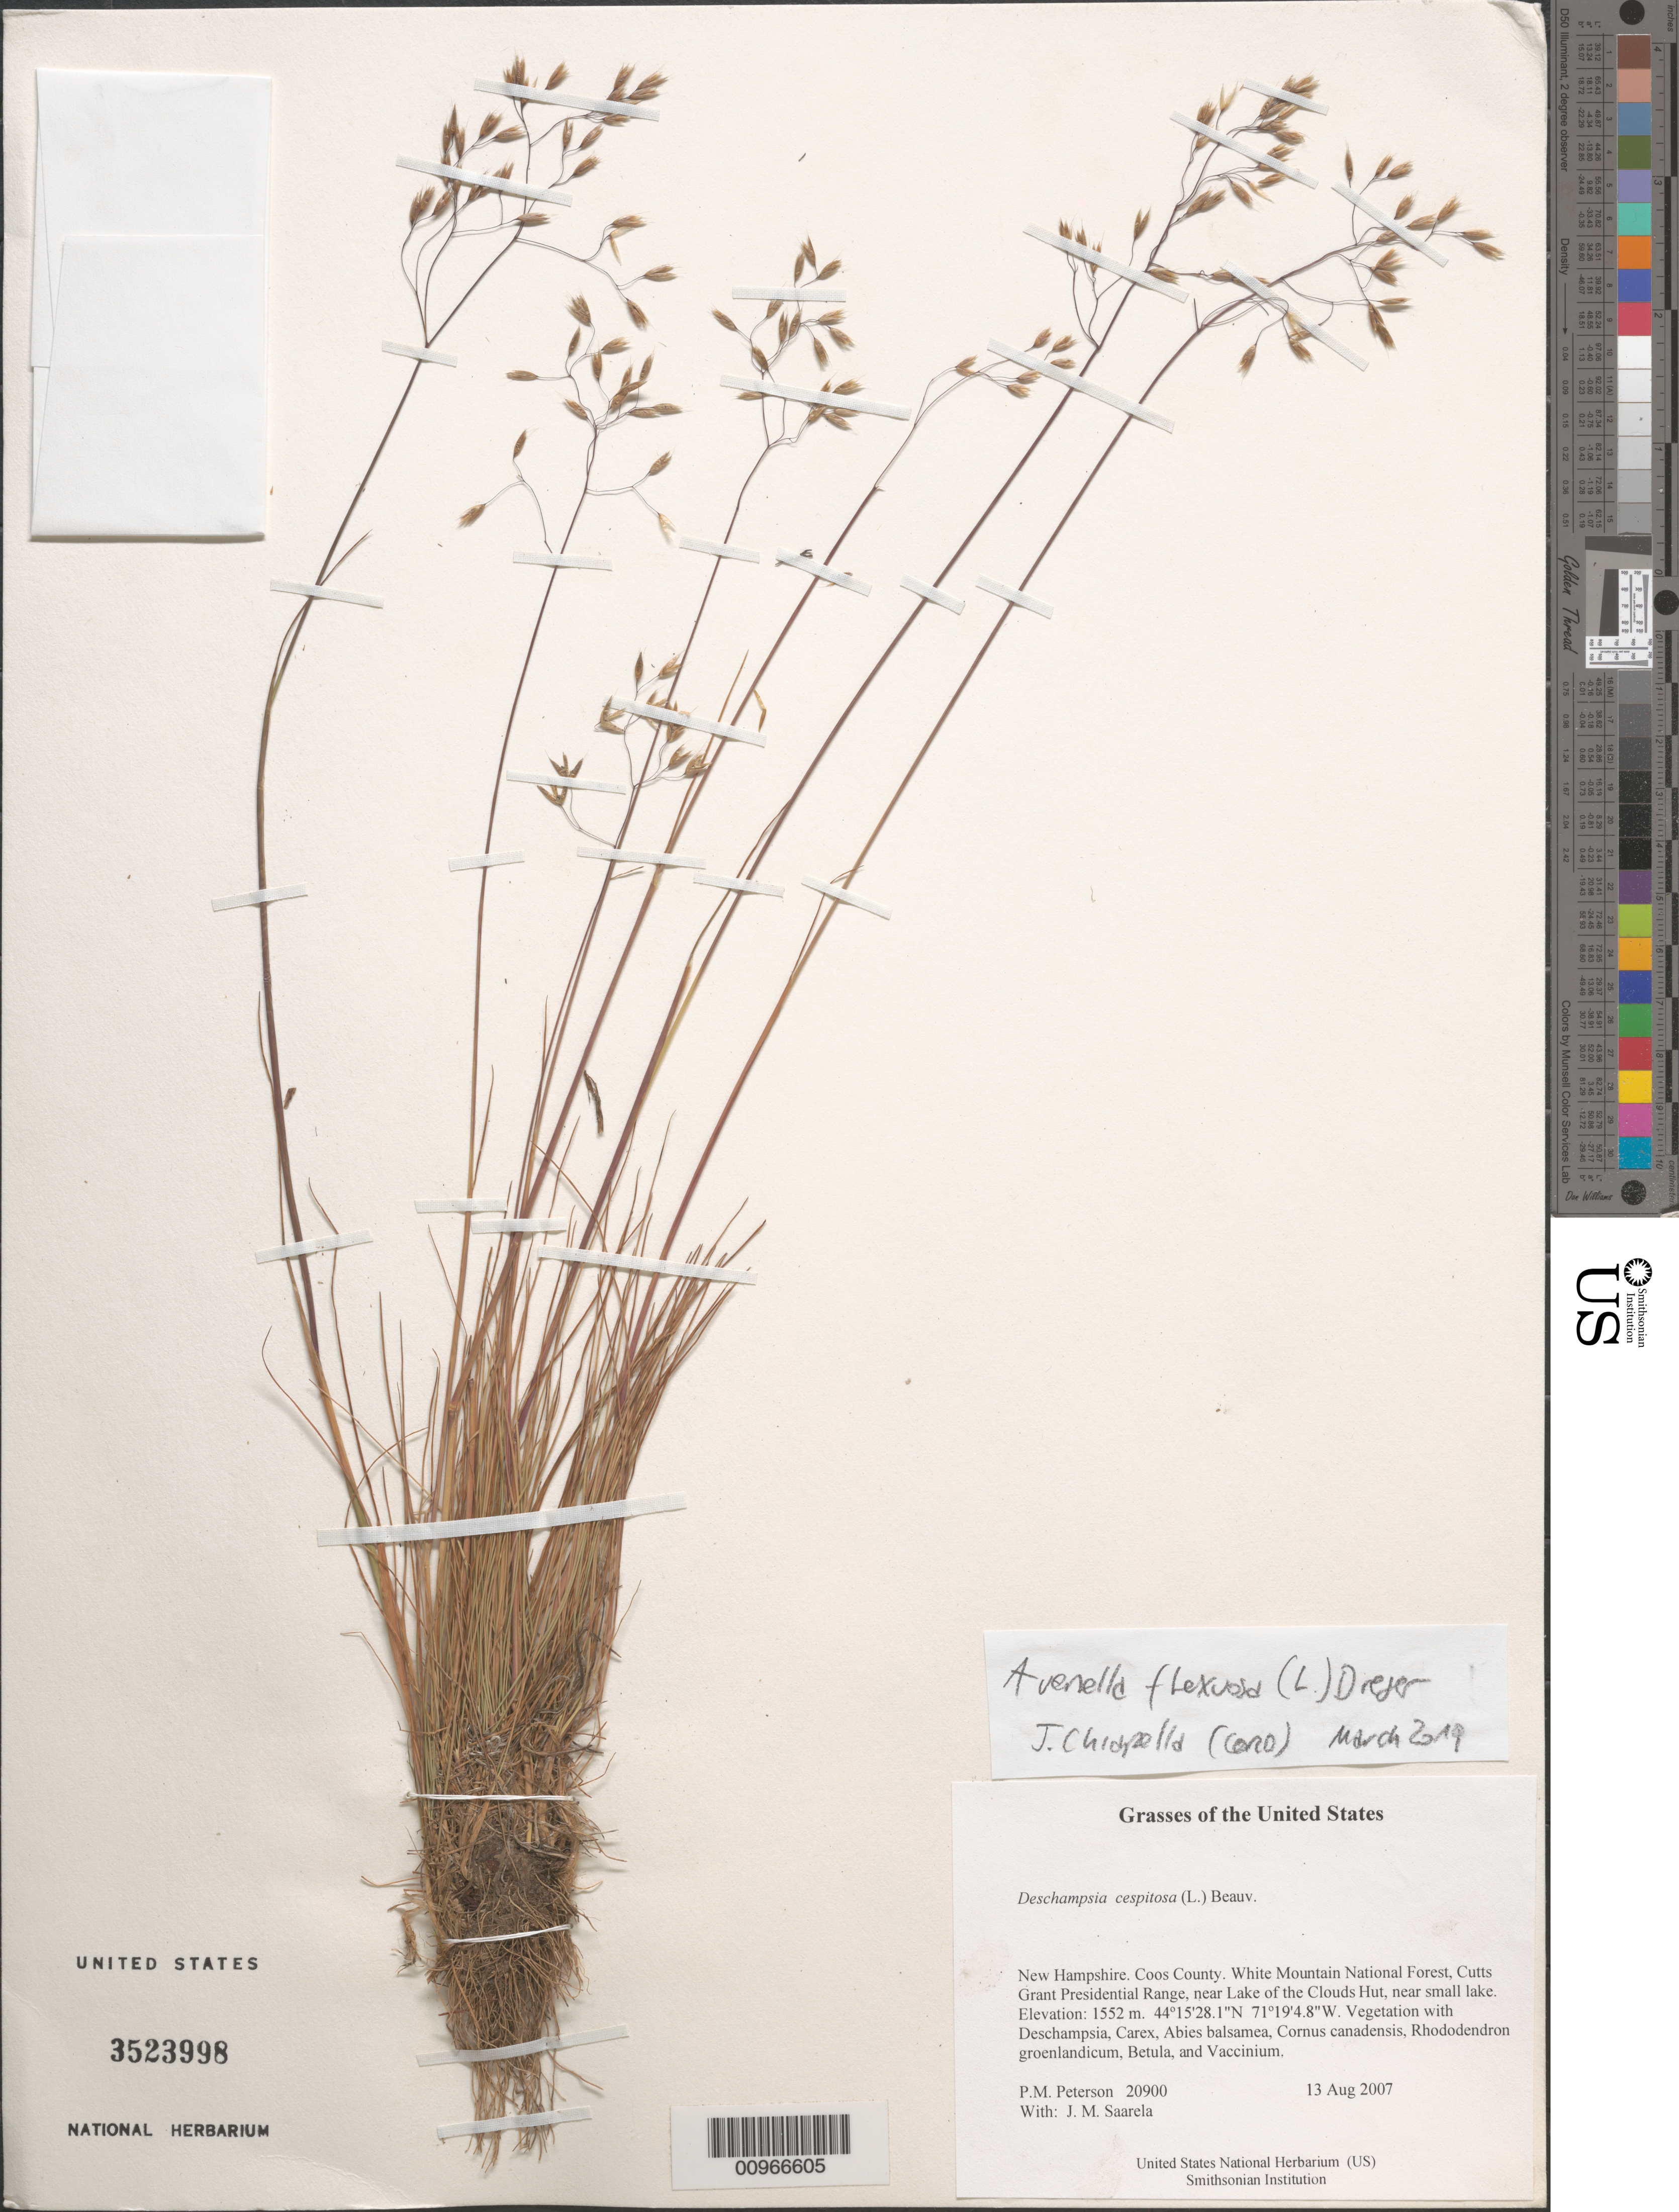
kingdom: Plantae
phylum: Tracheophyta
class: Liliopsida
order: Poales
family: Poaceae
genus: Avenella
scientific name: Avenella flexuosa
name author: (L.) Drejer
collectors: P. M. Peterson & J. Saarela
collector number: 20900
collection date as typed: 13 Aug 2007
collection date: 2007-08-13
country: United States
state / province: New Hampshire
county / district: Coos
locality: White Mountain National Forest, Cutts Grant Presidential Range, near Lake of the Clouds Hut, near small lake.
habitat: Vegetation with Deschampsia, Carex, Abies balsamea, Cornus canadensis, Rhododendron groenlandicum, Betula, and Vaccinium.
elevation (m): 1552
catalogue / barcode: US 3523998